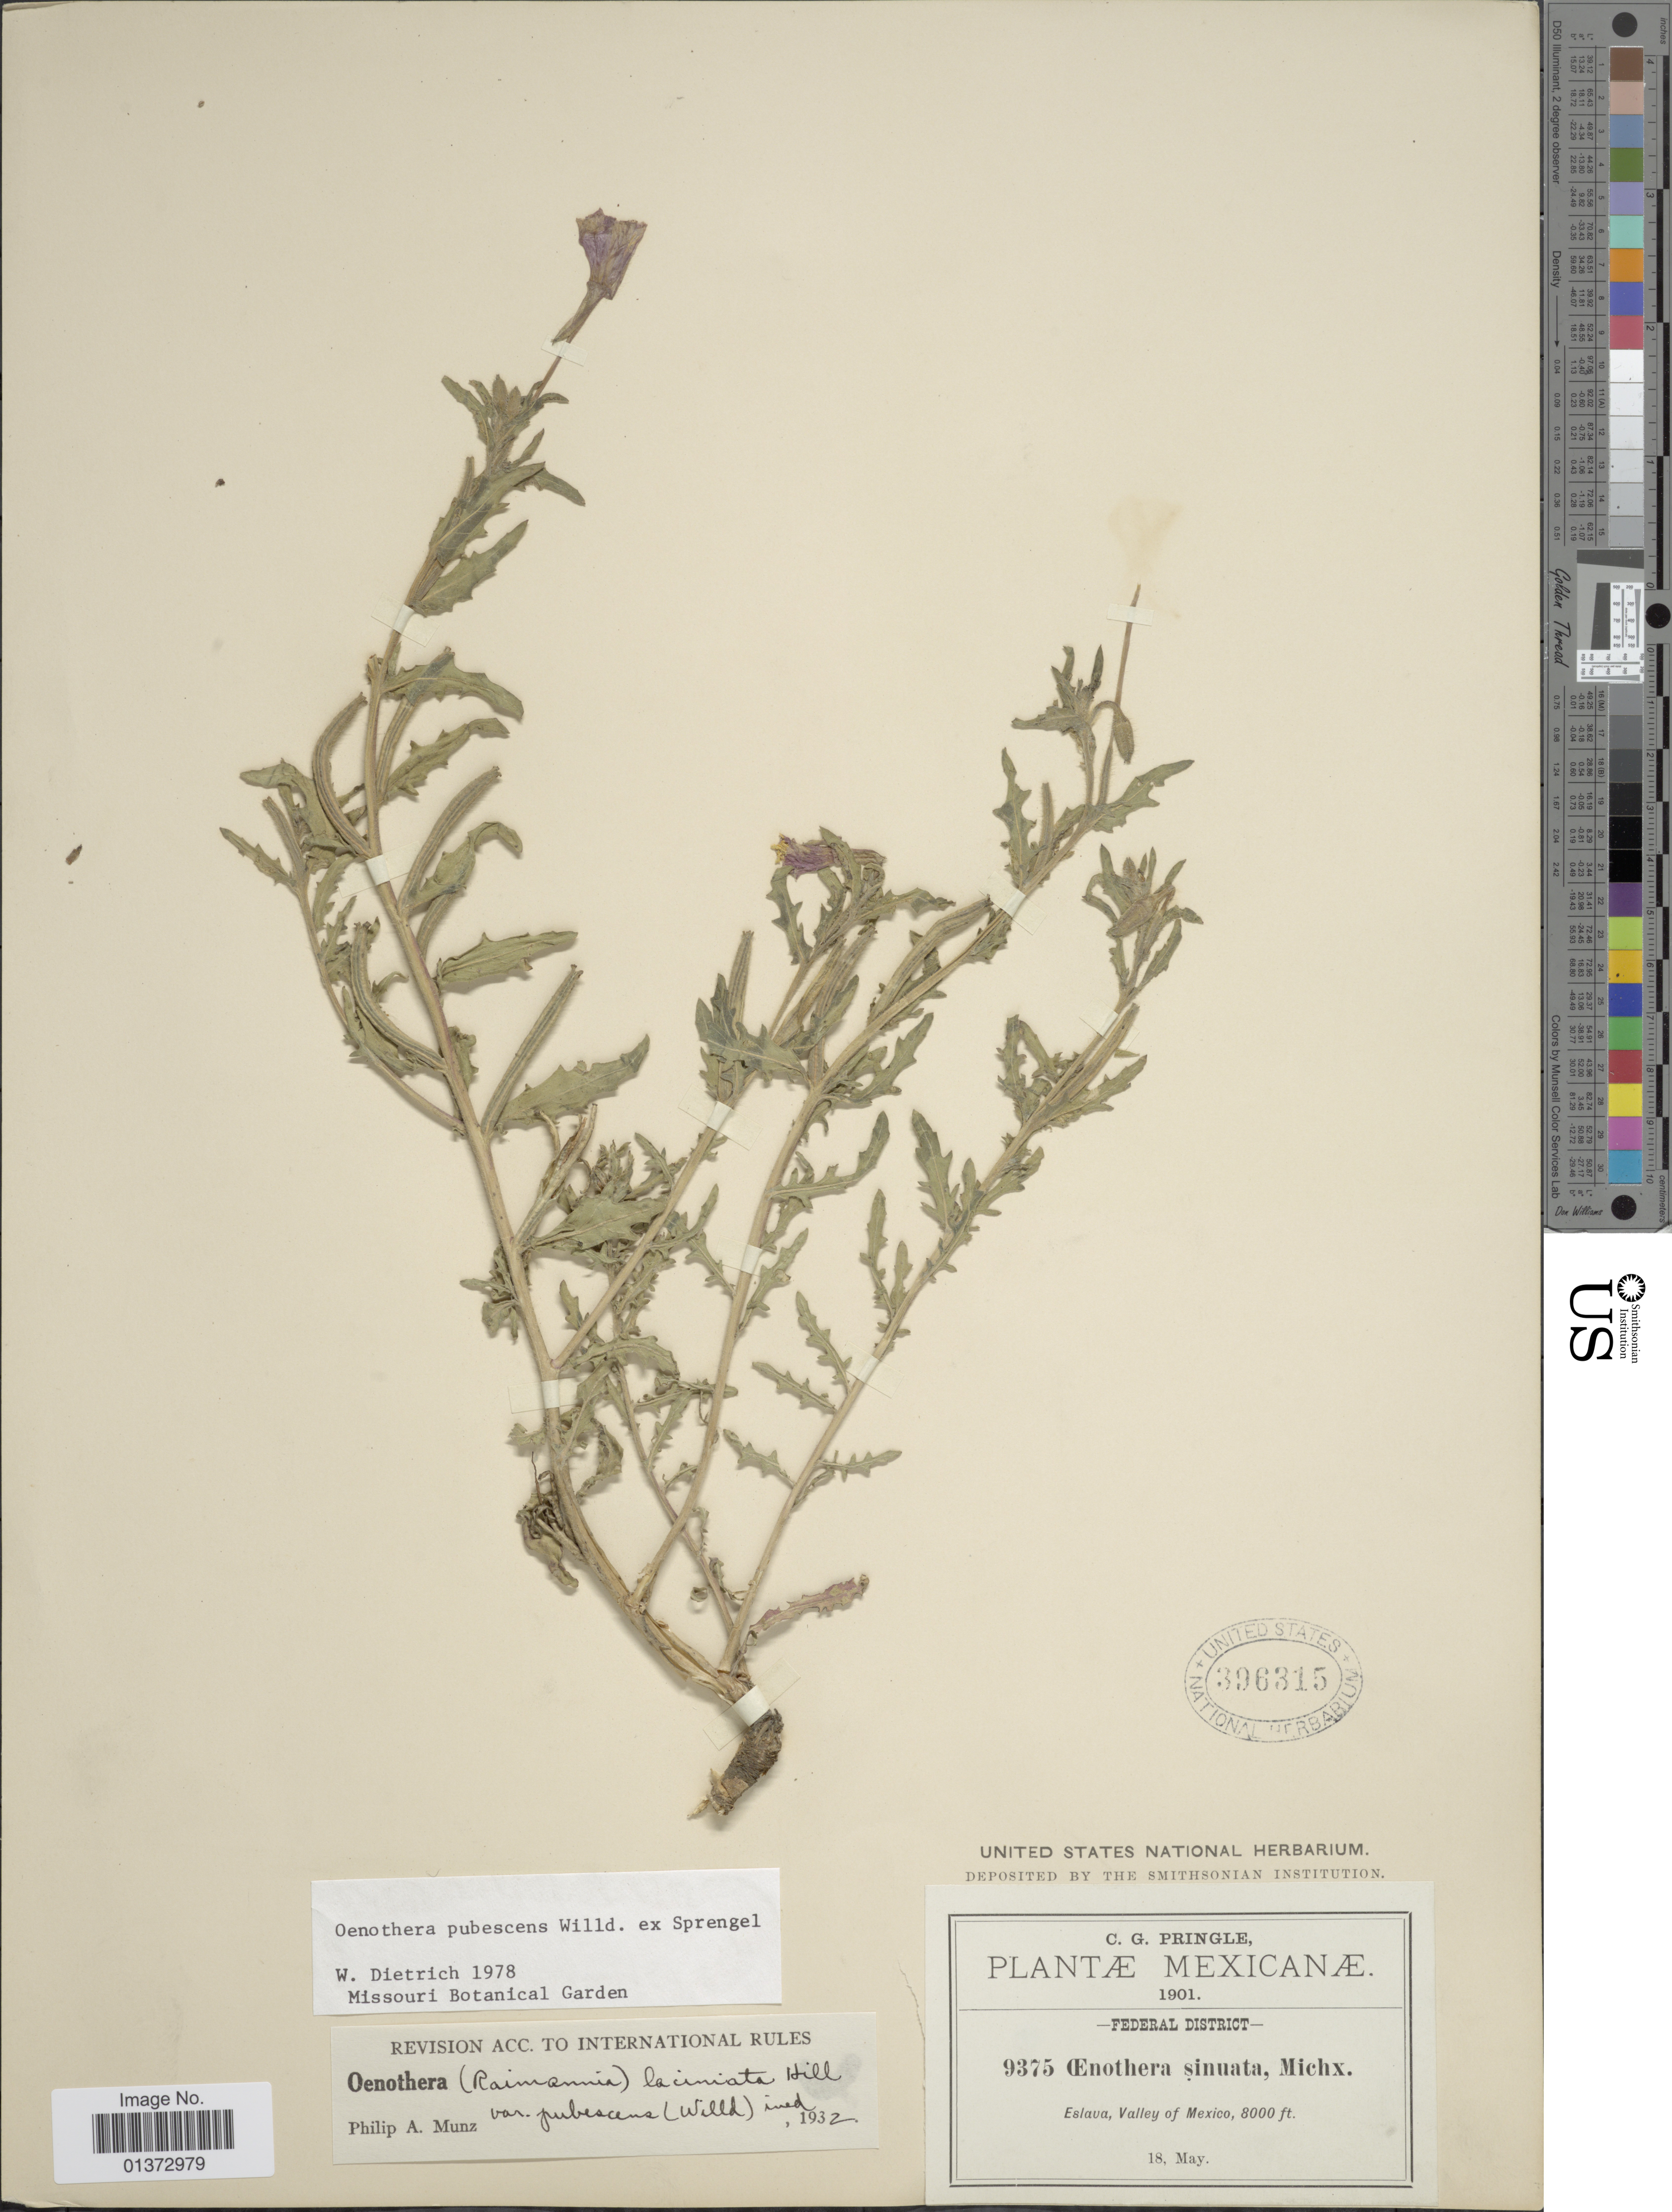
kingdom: Plantae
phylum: Tracheophyta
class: Magnoliopsida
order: Myrtales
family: Onagraceae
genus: Oenothera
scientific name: Oenothera pubescens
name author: Willd. ex Spreng.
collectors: C. G. Pringle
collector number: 9375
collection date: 1901-05-18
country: Mexico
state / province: Distrito Federal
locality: Eslava, Valley of Mexico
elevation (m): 2438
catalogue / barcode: US 396315